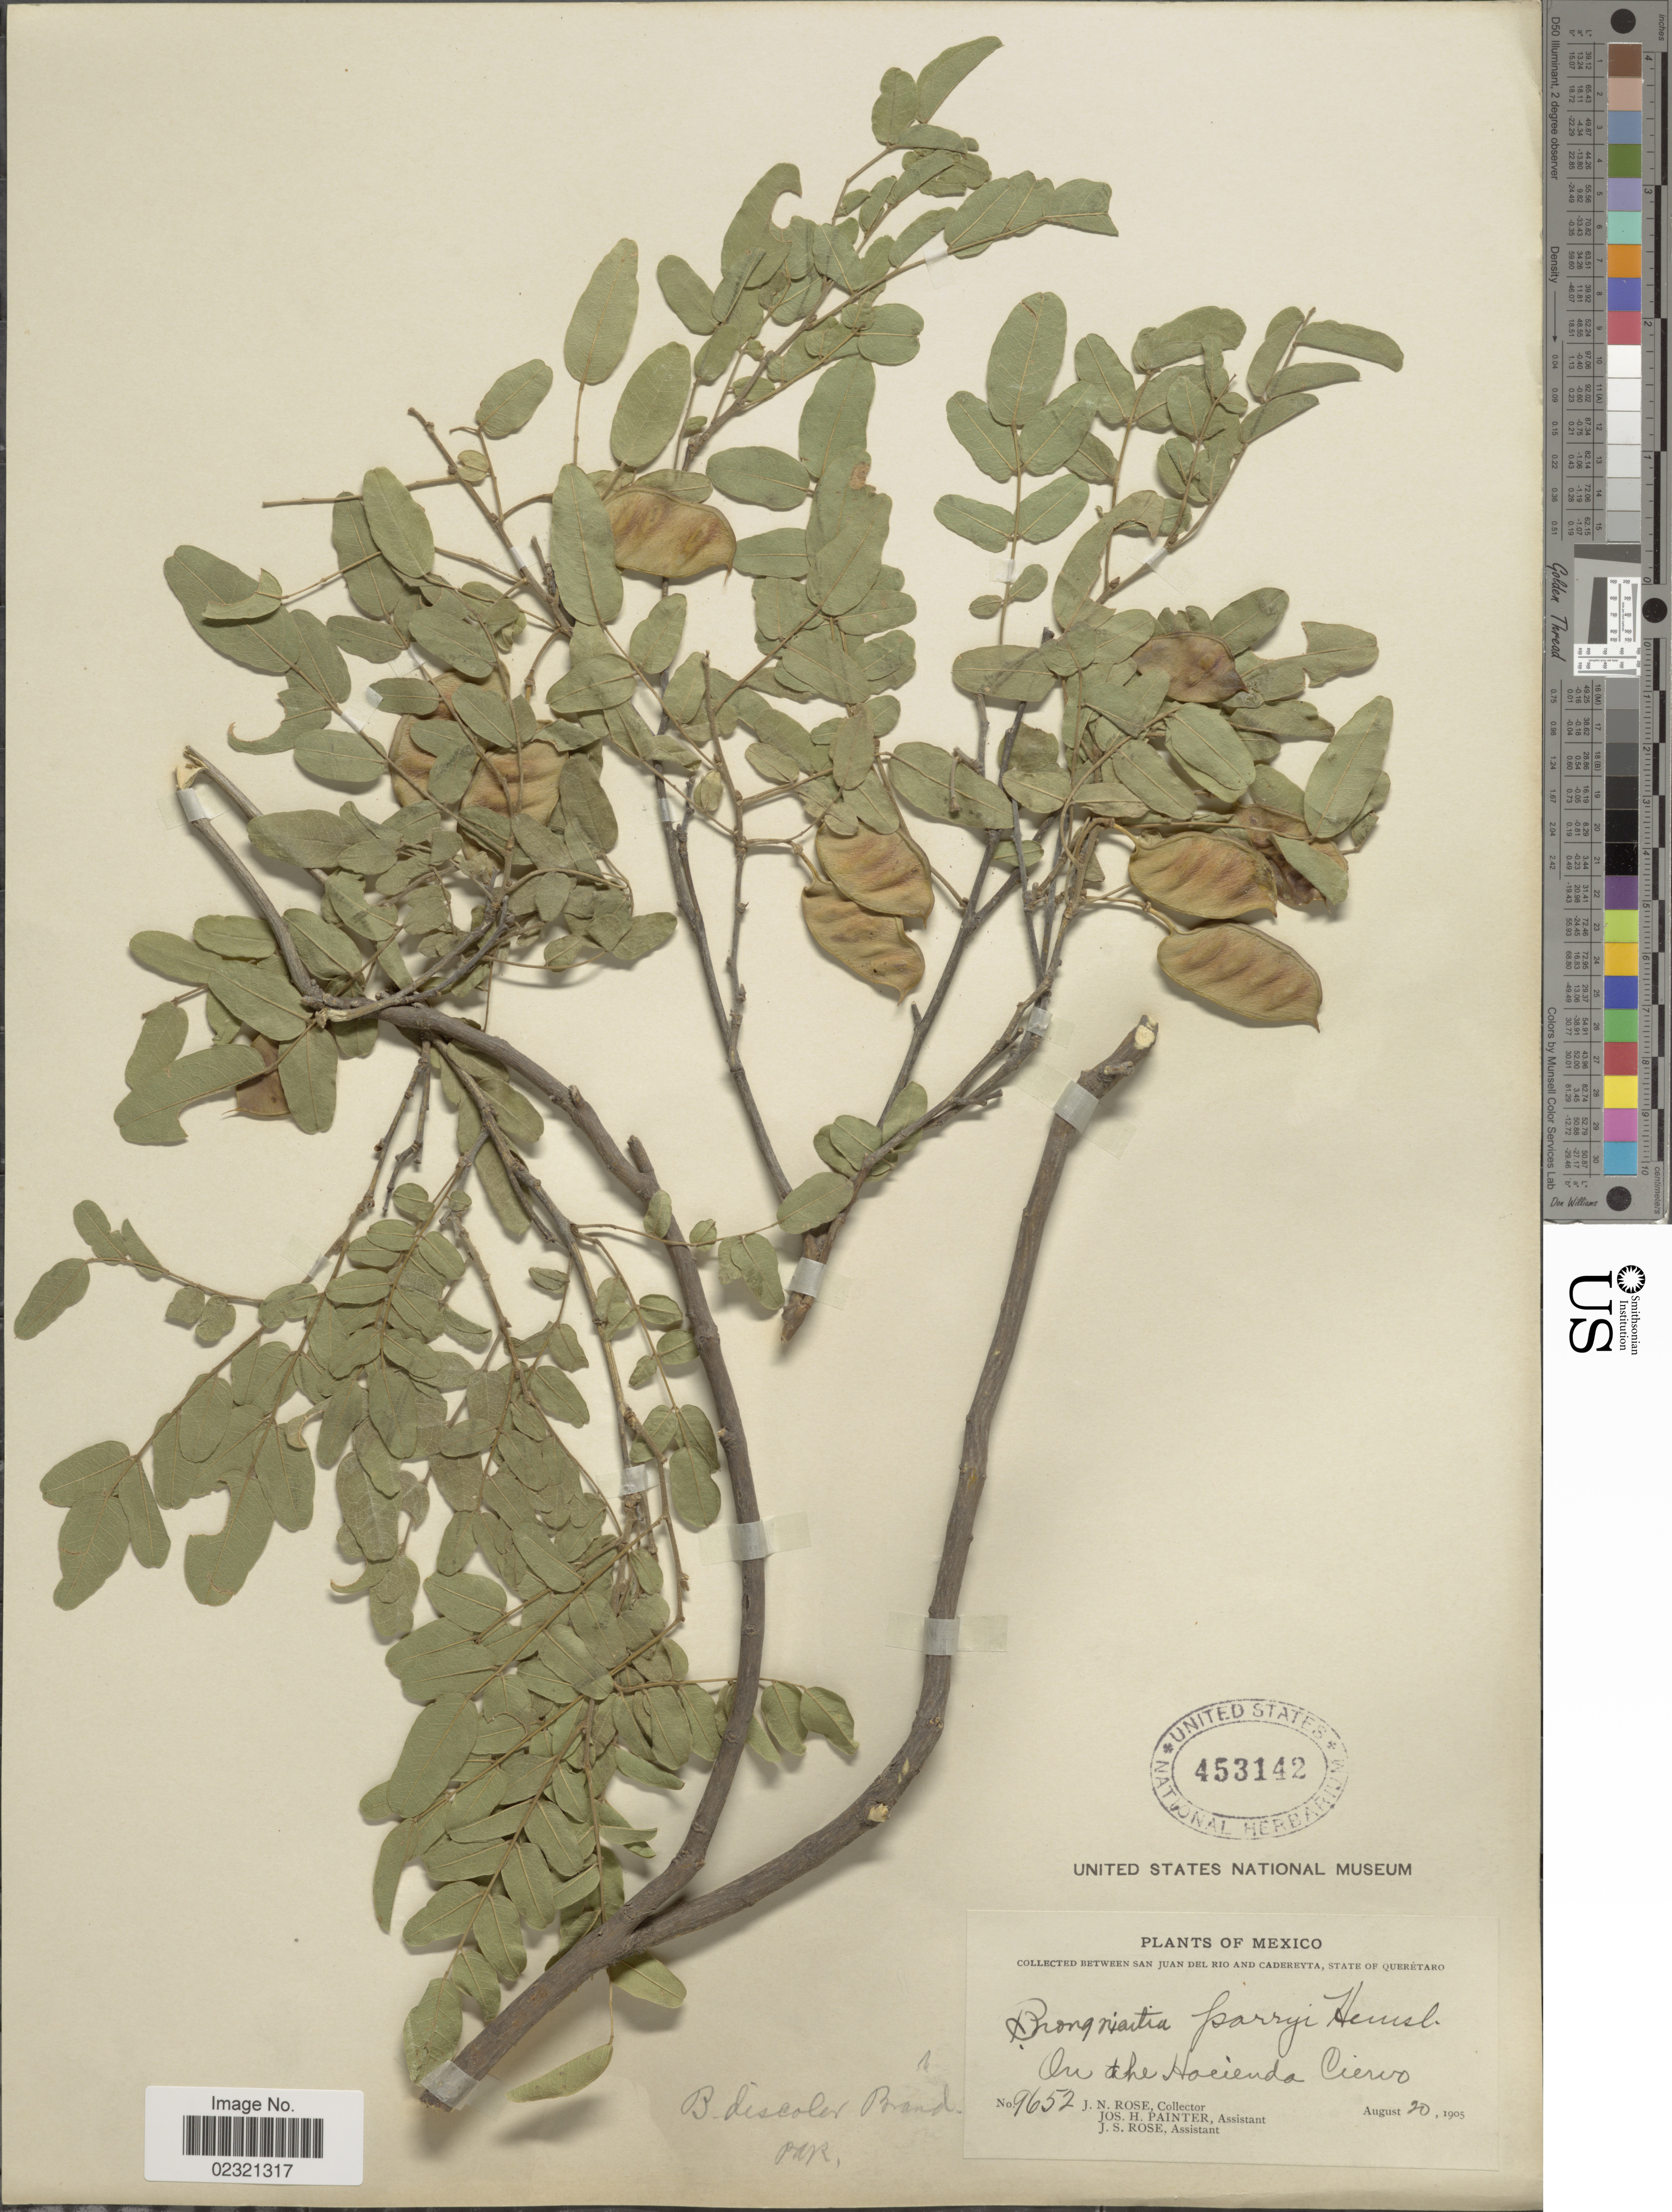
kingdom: Plantae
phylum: Tracheophyta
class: Magnoliopsida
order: Fabales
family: Fabaceae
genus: Brongniartia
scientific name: Brongniartia foliosa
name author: Hemsl.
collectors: J. N. Rose, J. H. Painter & J. S. Rose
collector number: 9652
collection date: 1905-08-20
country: Mexico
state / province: Querétaro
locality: Between San Juan del Rio and Cadereyta, on the Hacienda Ciervo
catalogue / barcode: US 453142